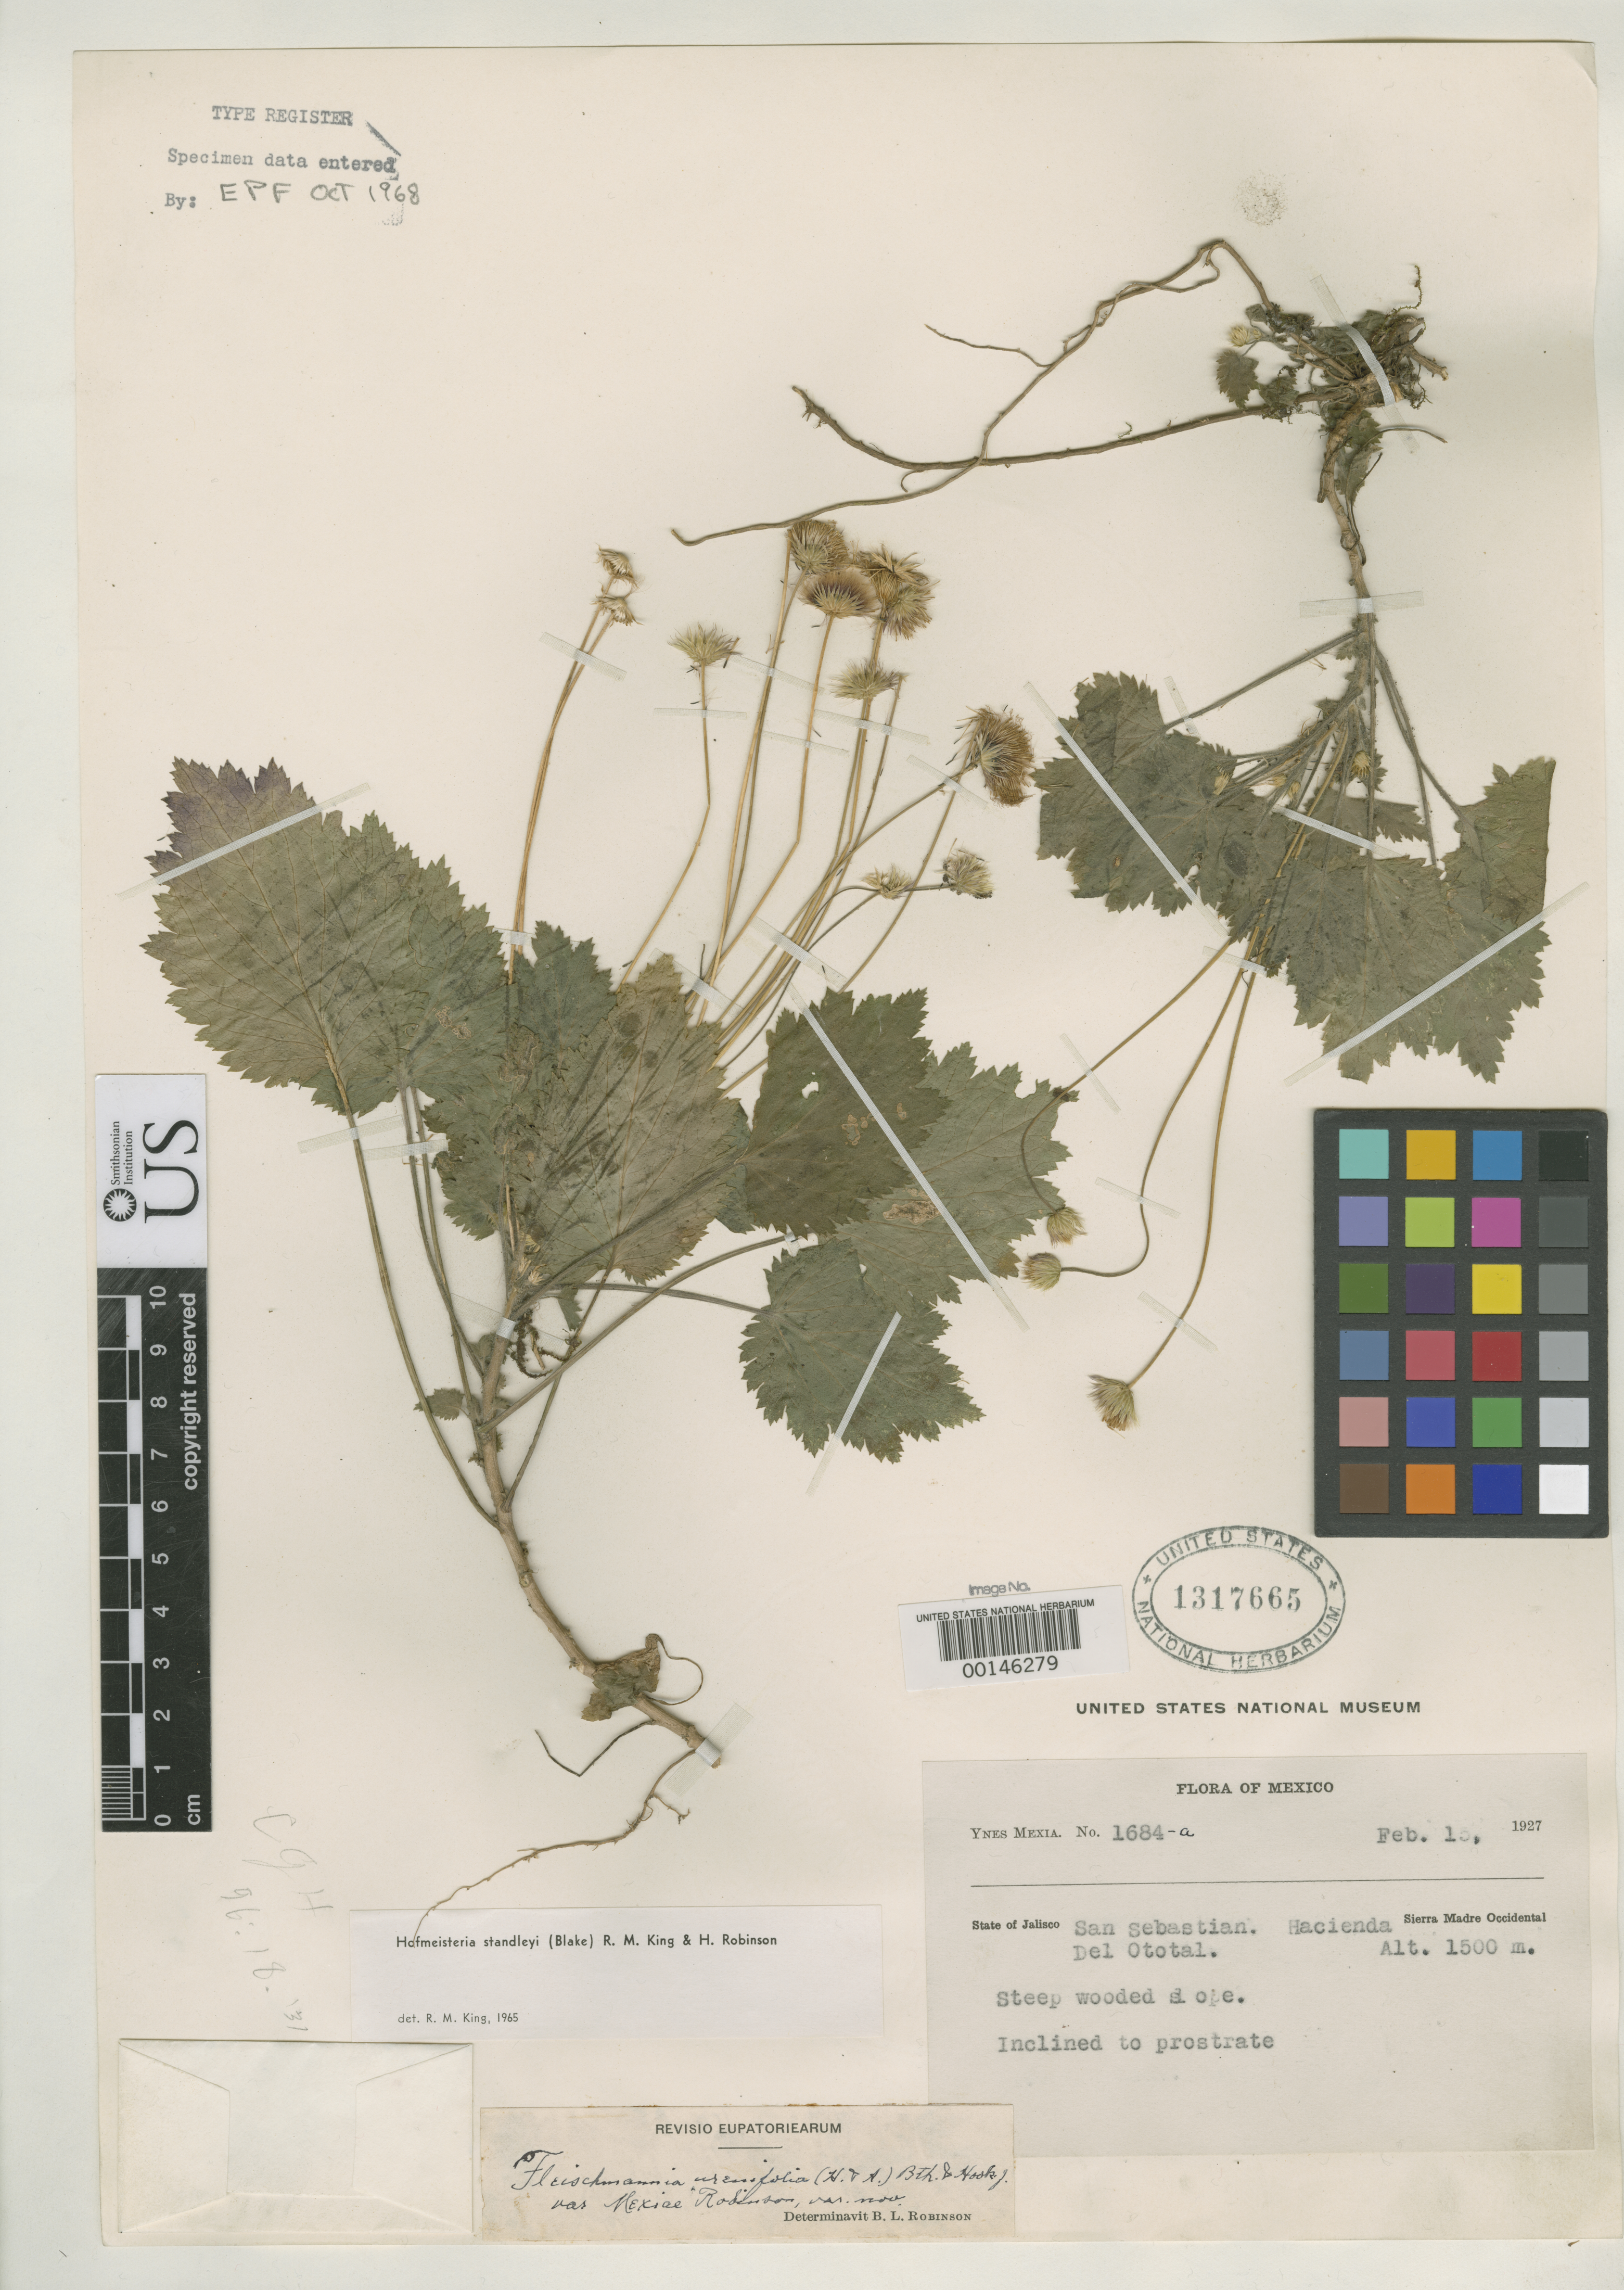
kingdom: Plantae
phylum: Tracheophyta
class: Magnoliopsida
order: Asterales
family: Asteraceae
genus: Fleischmannia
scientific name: Fleischmannia urenifolia var. mexiae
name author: B.L. Rob.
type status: Isotype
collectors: Y. Mexia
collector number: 1684-a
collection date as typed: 15 Feb 1927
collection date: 1927-02-15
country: Mexico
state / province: Jalisco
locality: San Sebastian, Hacienda del Ototal, Sierra Madre Occidental.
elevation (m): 1500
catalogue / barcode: US 1317665